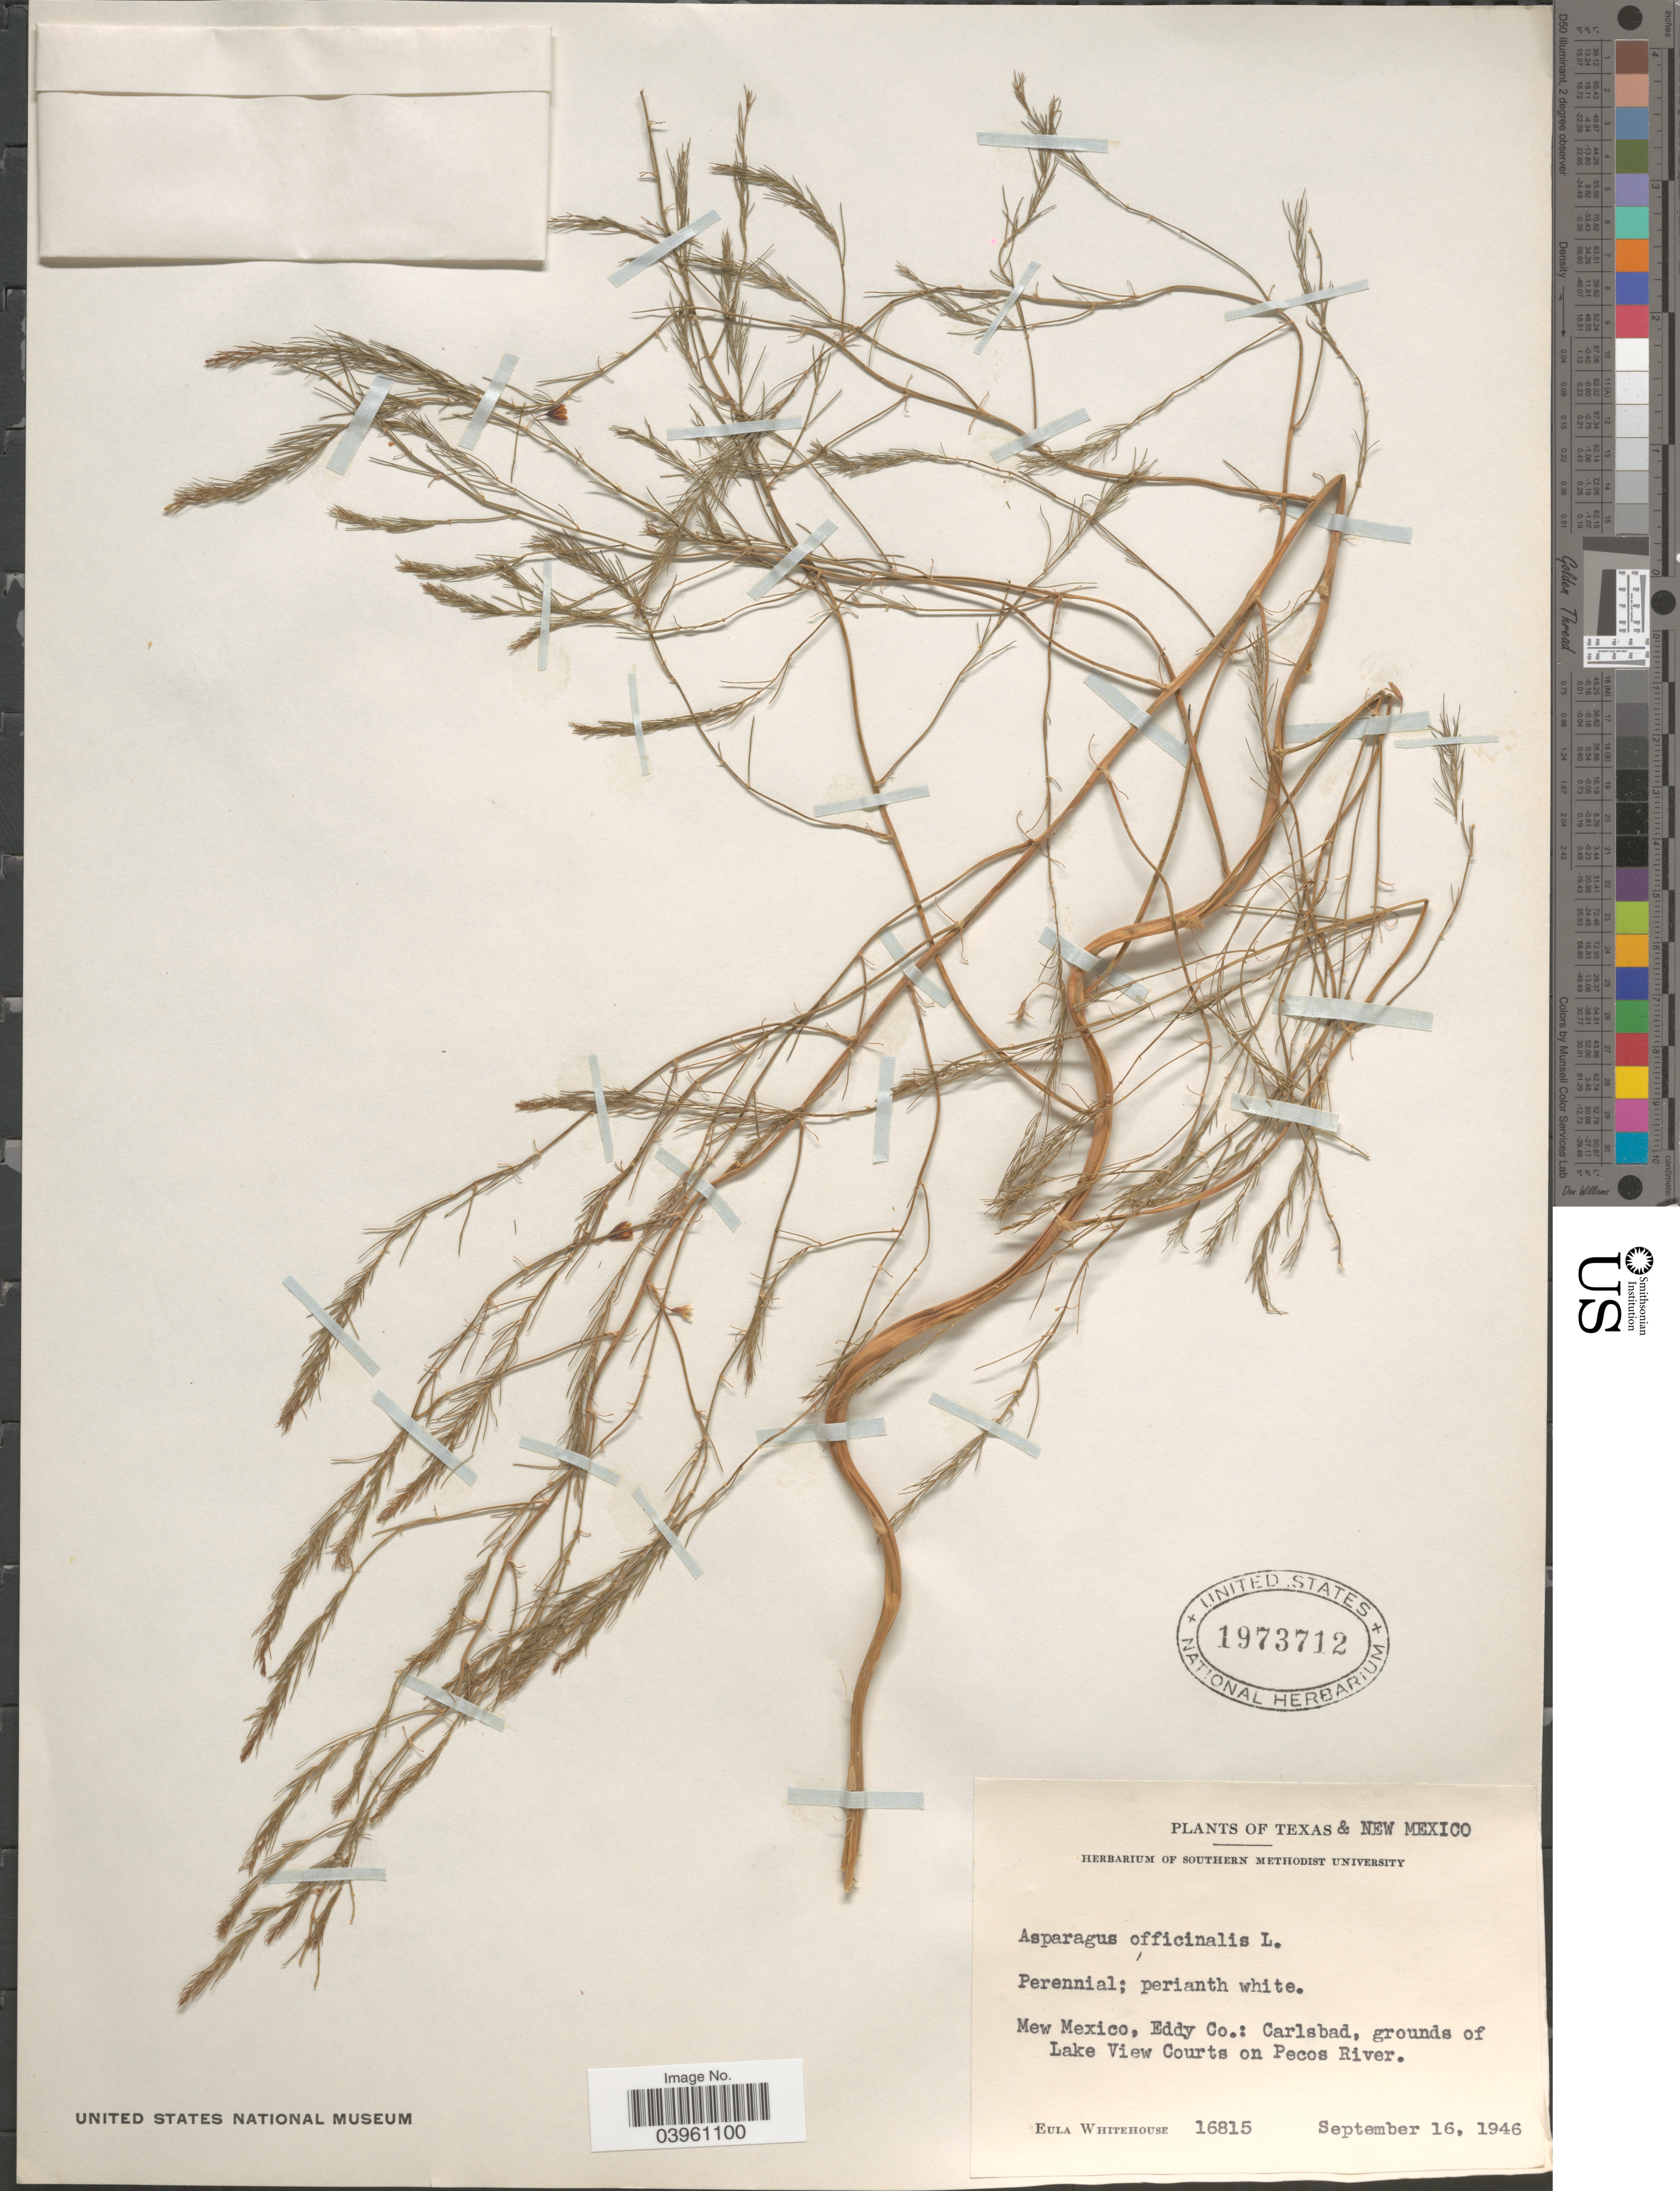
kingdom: Plantae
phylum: Tracheophyta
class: Liliopsida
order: Asparagales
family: Asparagaceae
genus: Asparagus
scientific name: Asparagus officinalis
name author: L.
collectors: E. Whitehouse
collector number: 16815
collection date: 1946-09-16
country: United States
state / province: New Mexico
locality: Eddy Co.: Carlsbad, grounds of Lake View Courts on Pecos River.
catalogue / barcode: US 1973712